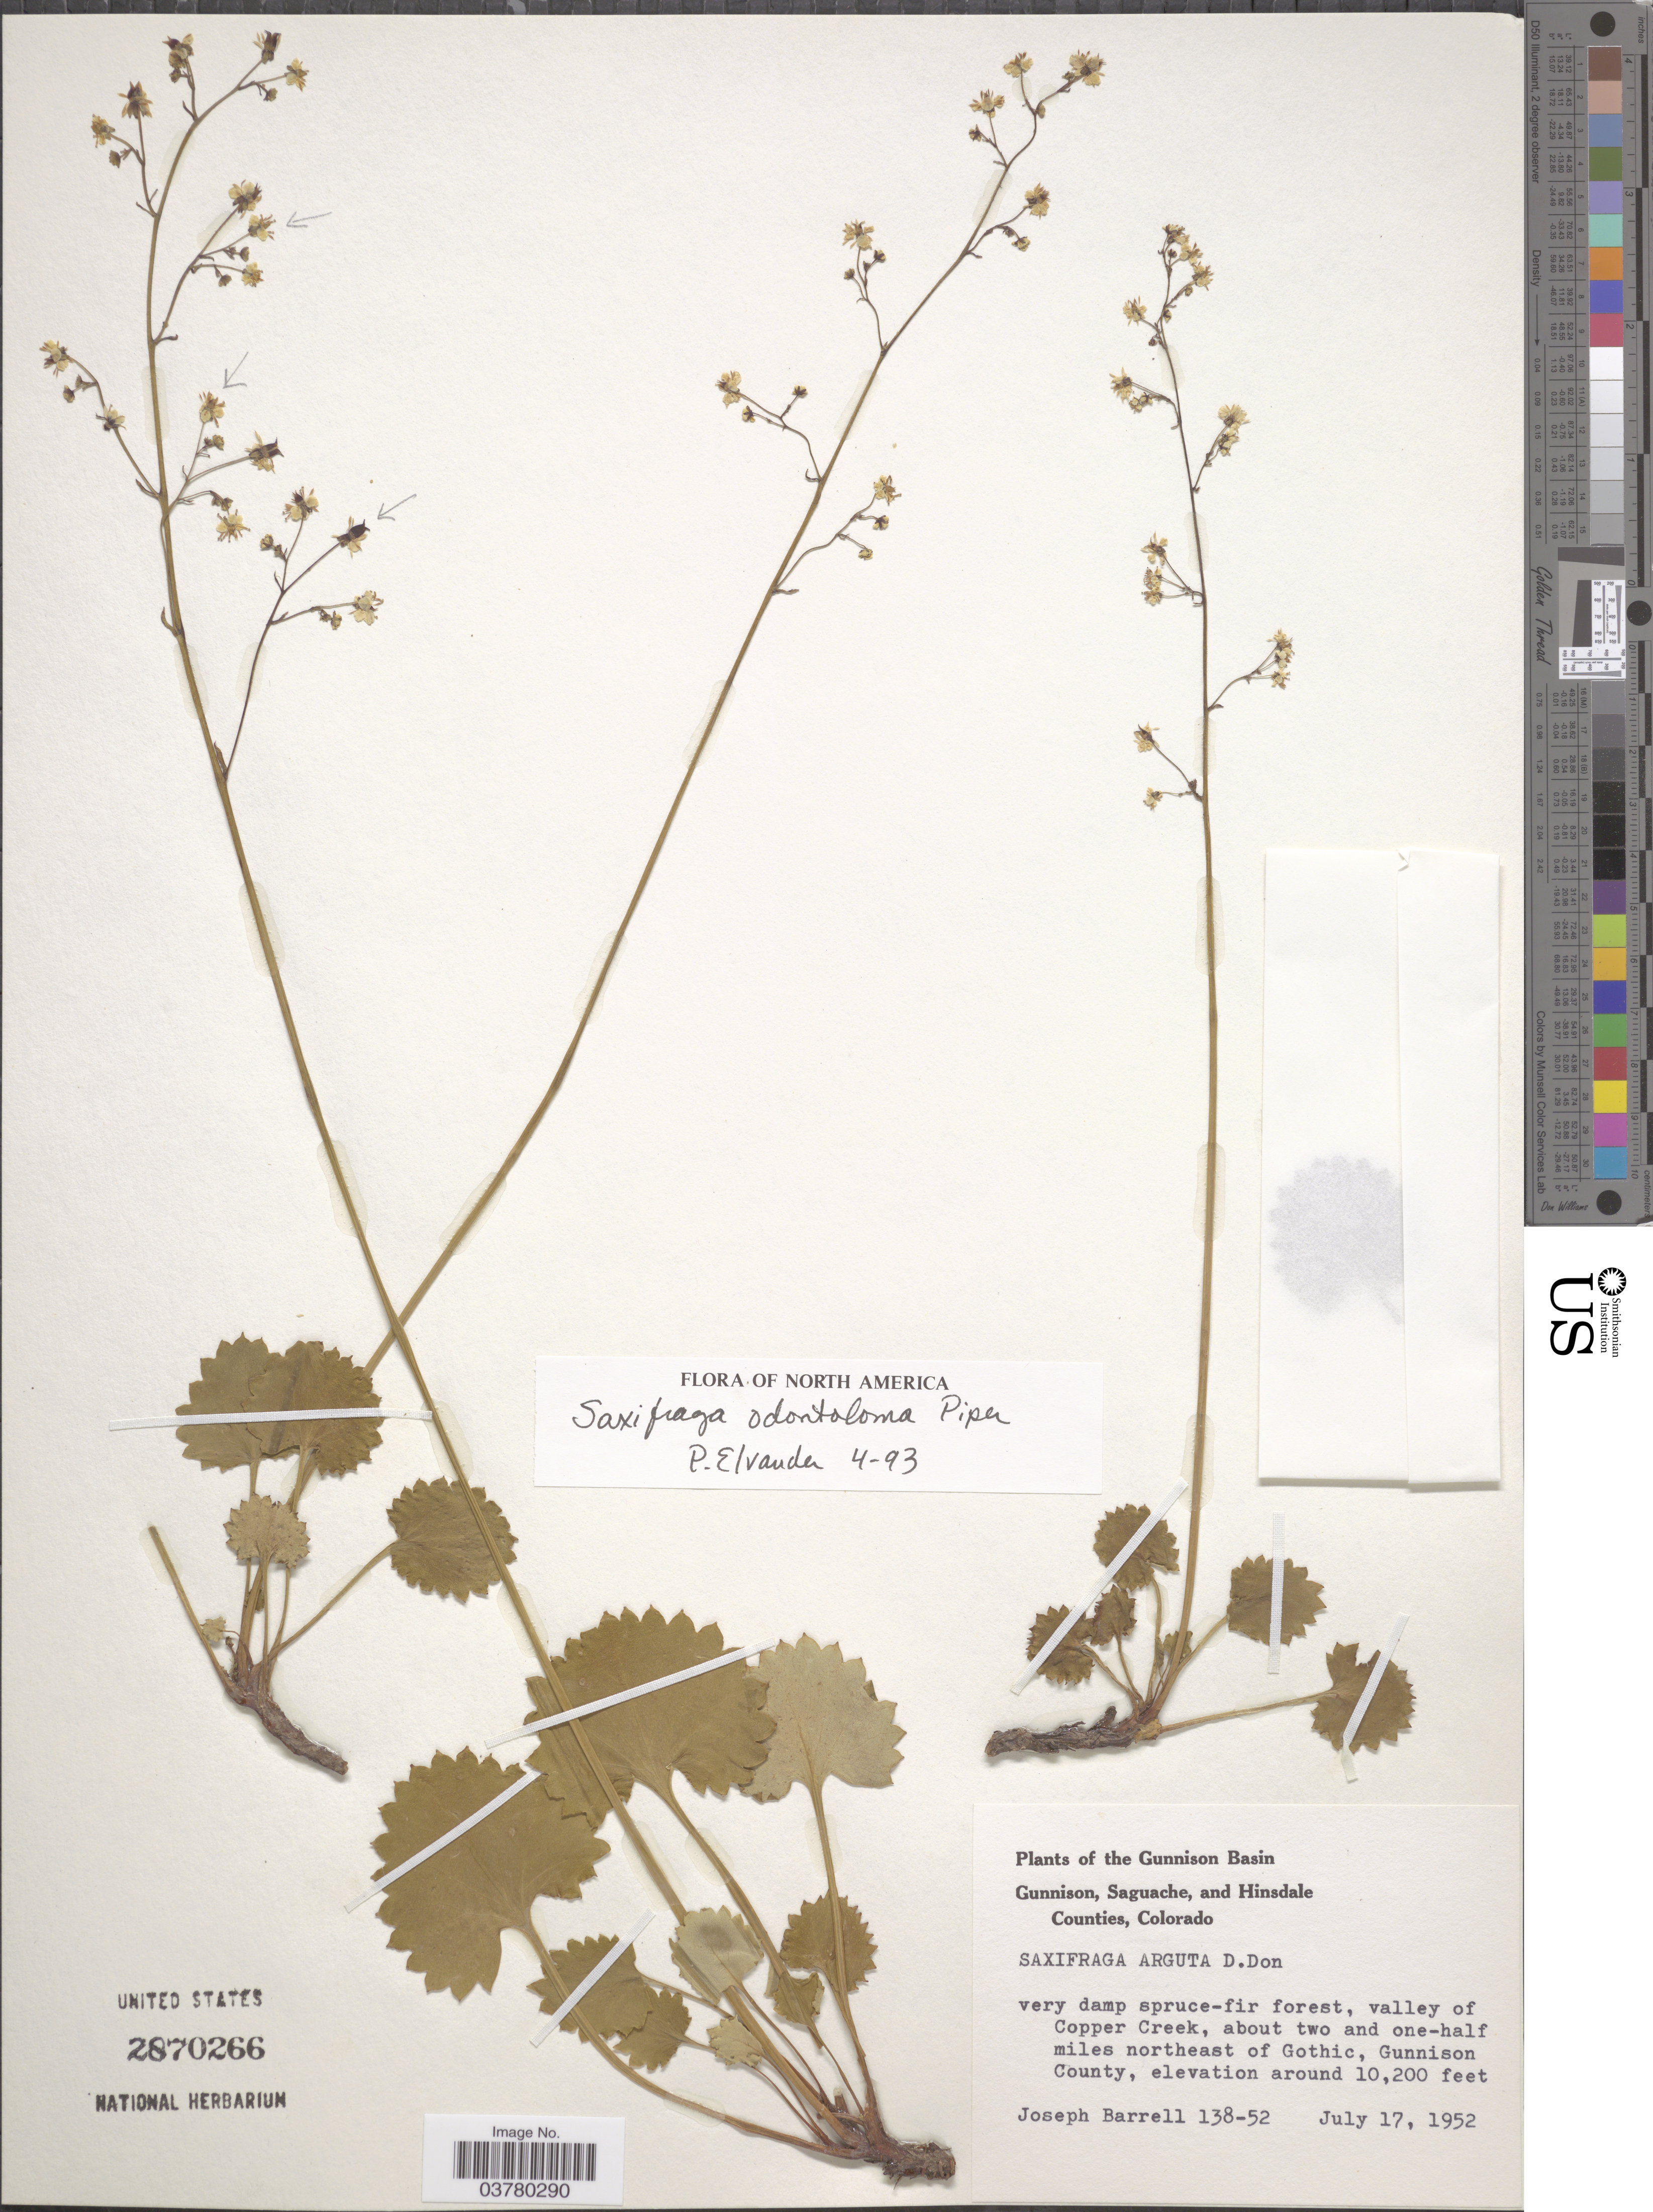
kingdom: Plantae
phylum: Tracheophyta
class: Magnoliopsida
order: Saxifragales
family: Saxifragaceae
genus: Micranthes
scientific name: Micranthes odontoloma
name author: (Piper) A. Heller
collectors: J. Barrell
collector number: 138-52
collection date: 1952-07-17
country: United States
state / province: Colorado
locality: The Gunnison Basin. Valley of Copper Creek, about two and one-half miles northeast of Gothic, Gunnison County.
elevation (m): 3109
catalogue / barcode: US 2870266